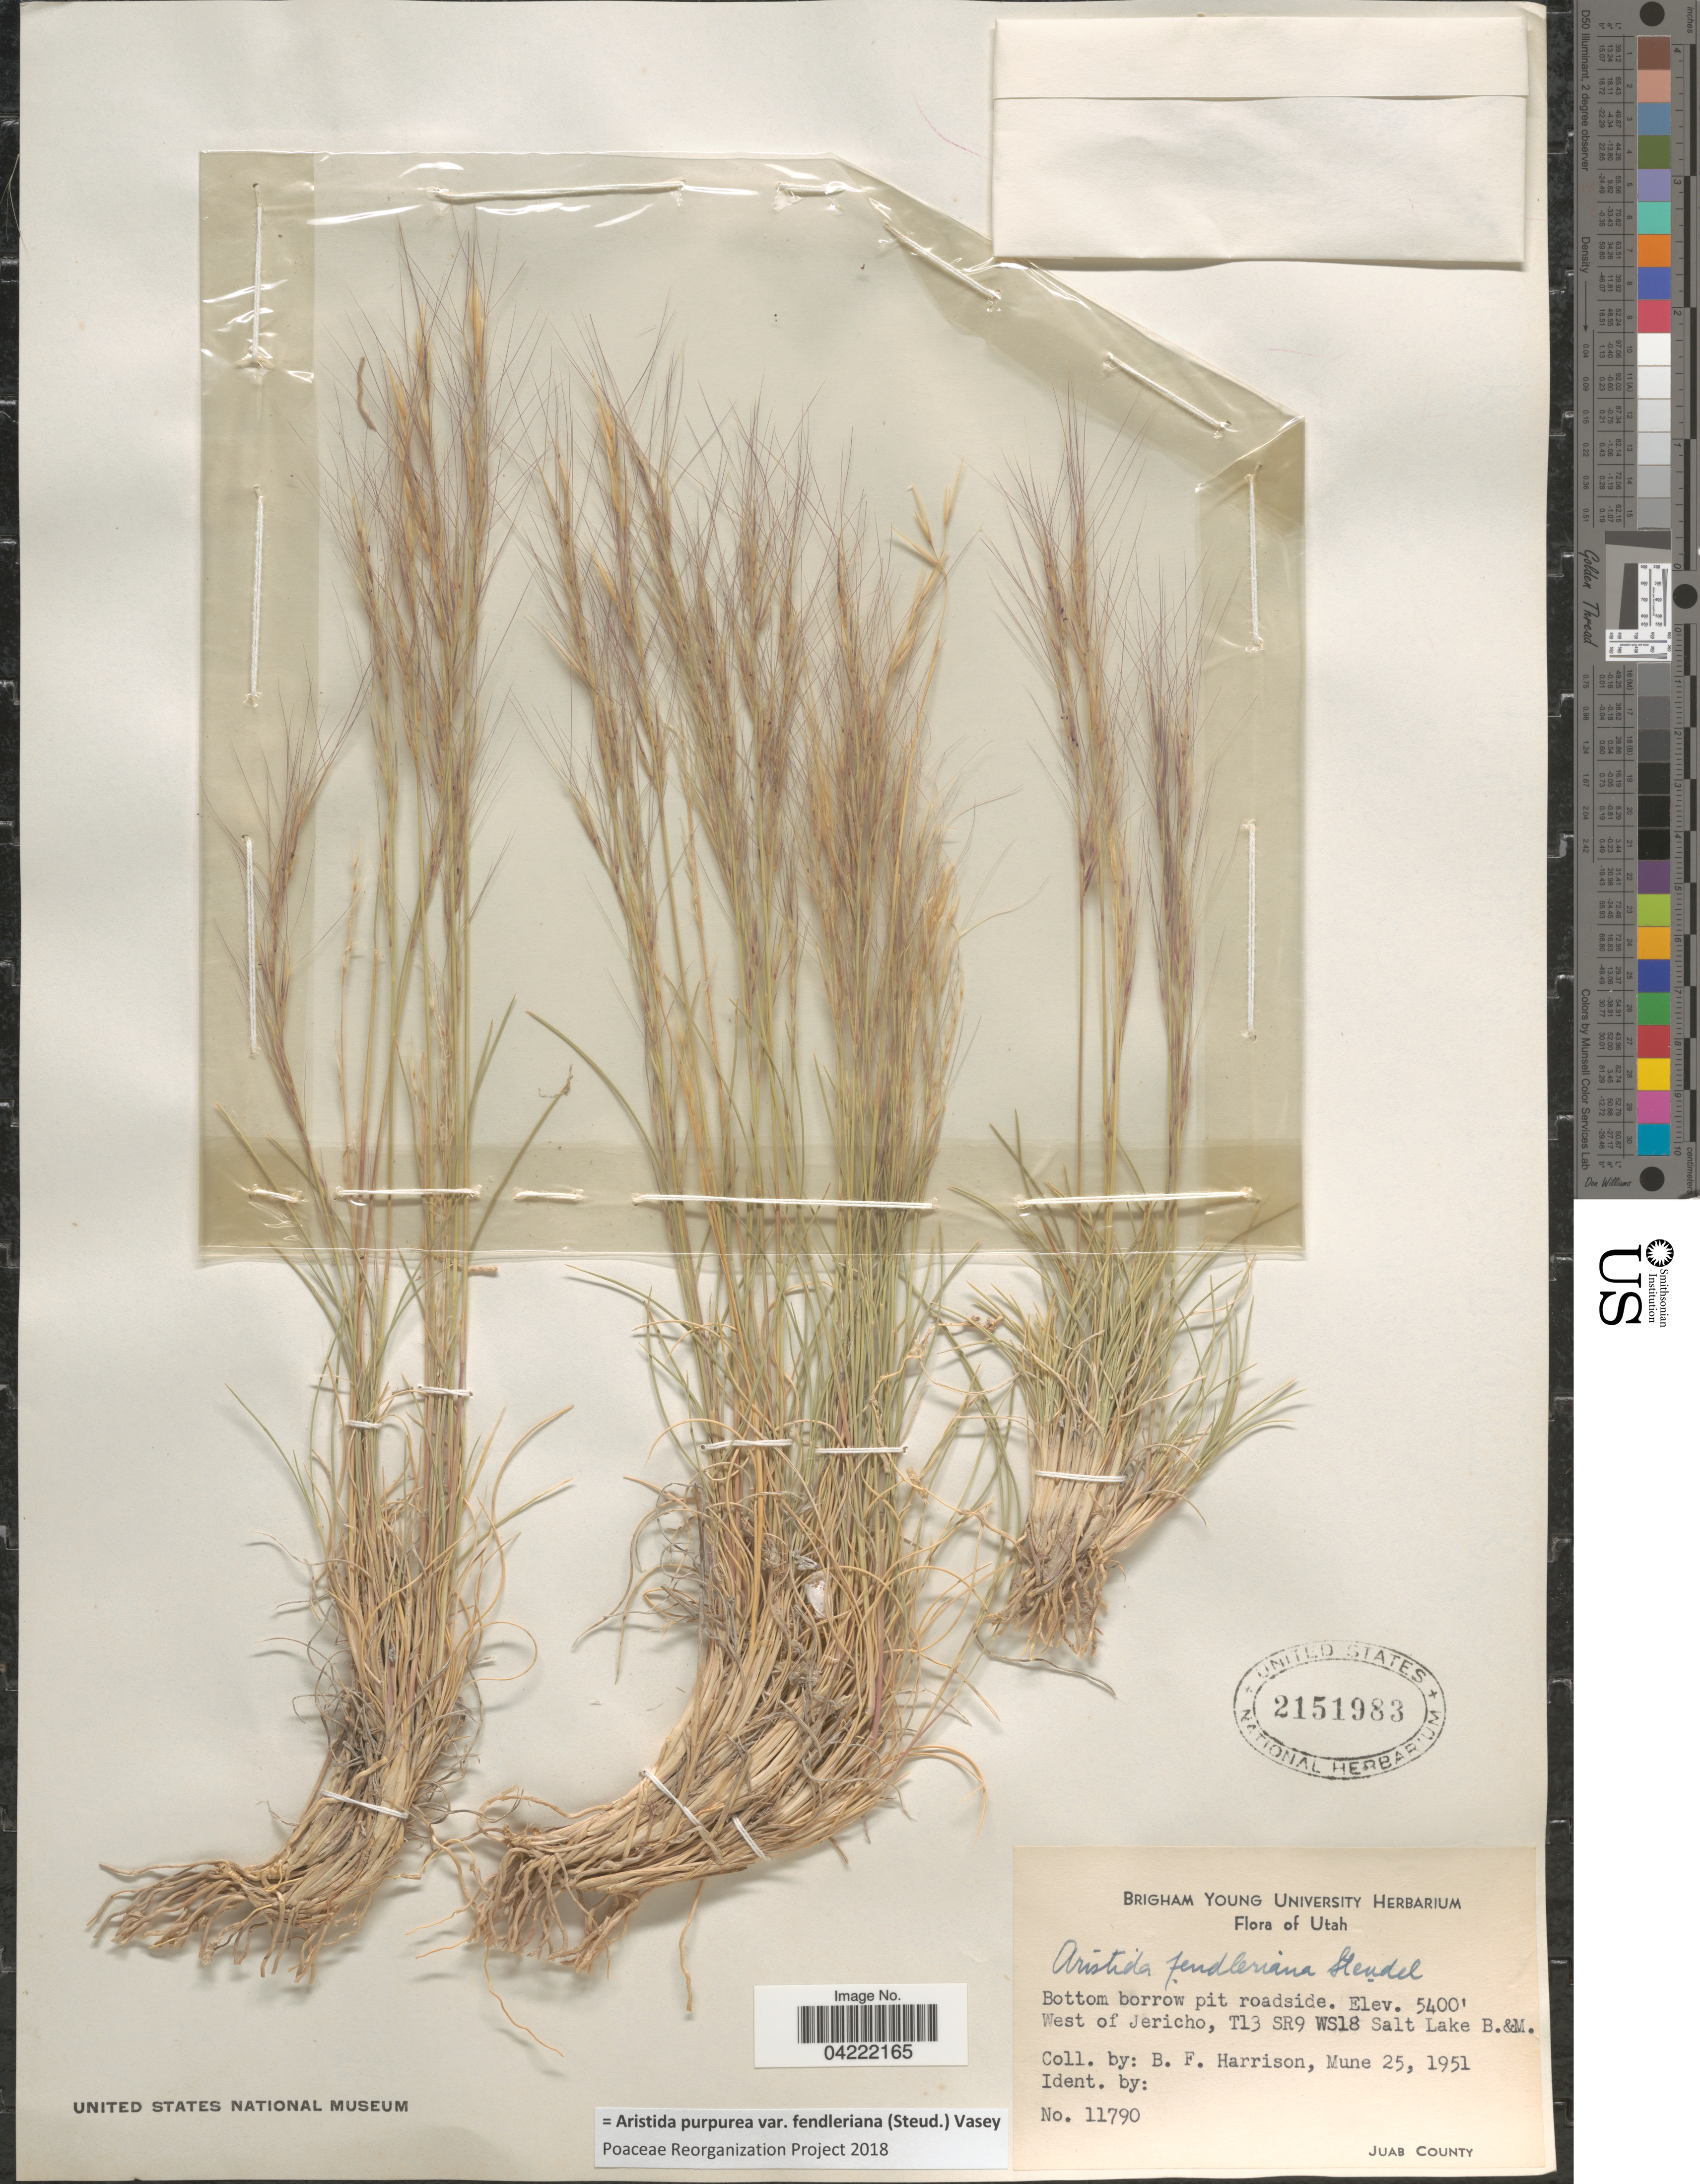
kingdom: Plantae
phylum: Tracheophyta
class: Liliopsida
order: Poales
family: Poaceae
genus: Aristida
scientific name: Aristida purpurea var. fendleriana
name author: (Steud.) Vasey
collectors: B. F. Harrison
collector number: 11790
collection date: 1951-06-25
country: United States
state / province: Utah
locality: West of Jericho, T13 SR19 WS18 Salt Lake B.&M. Juab County.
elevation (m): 1646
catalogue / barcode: US 2151983